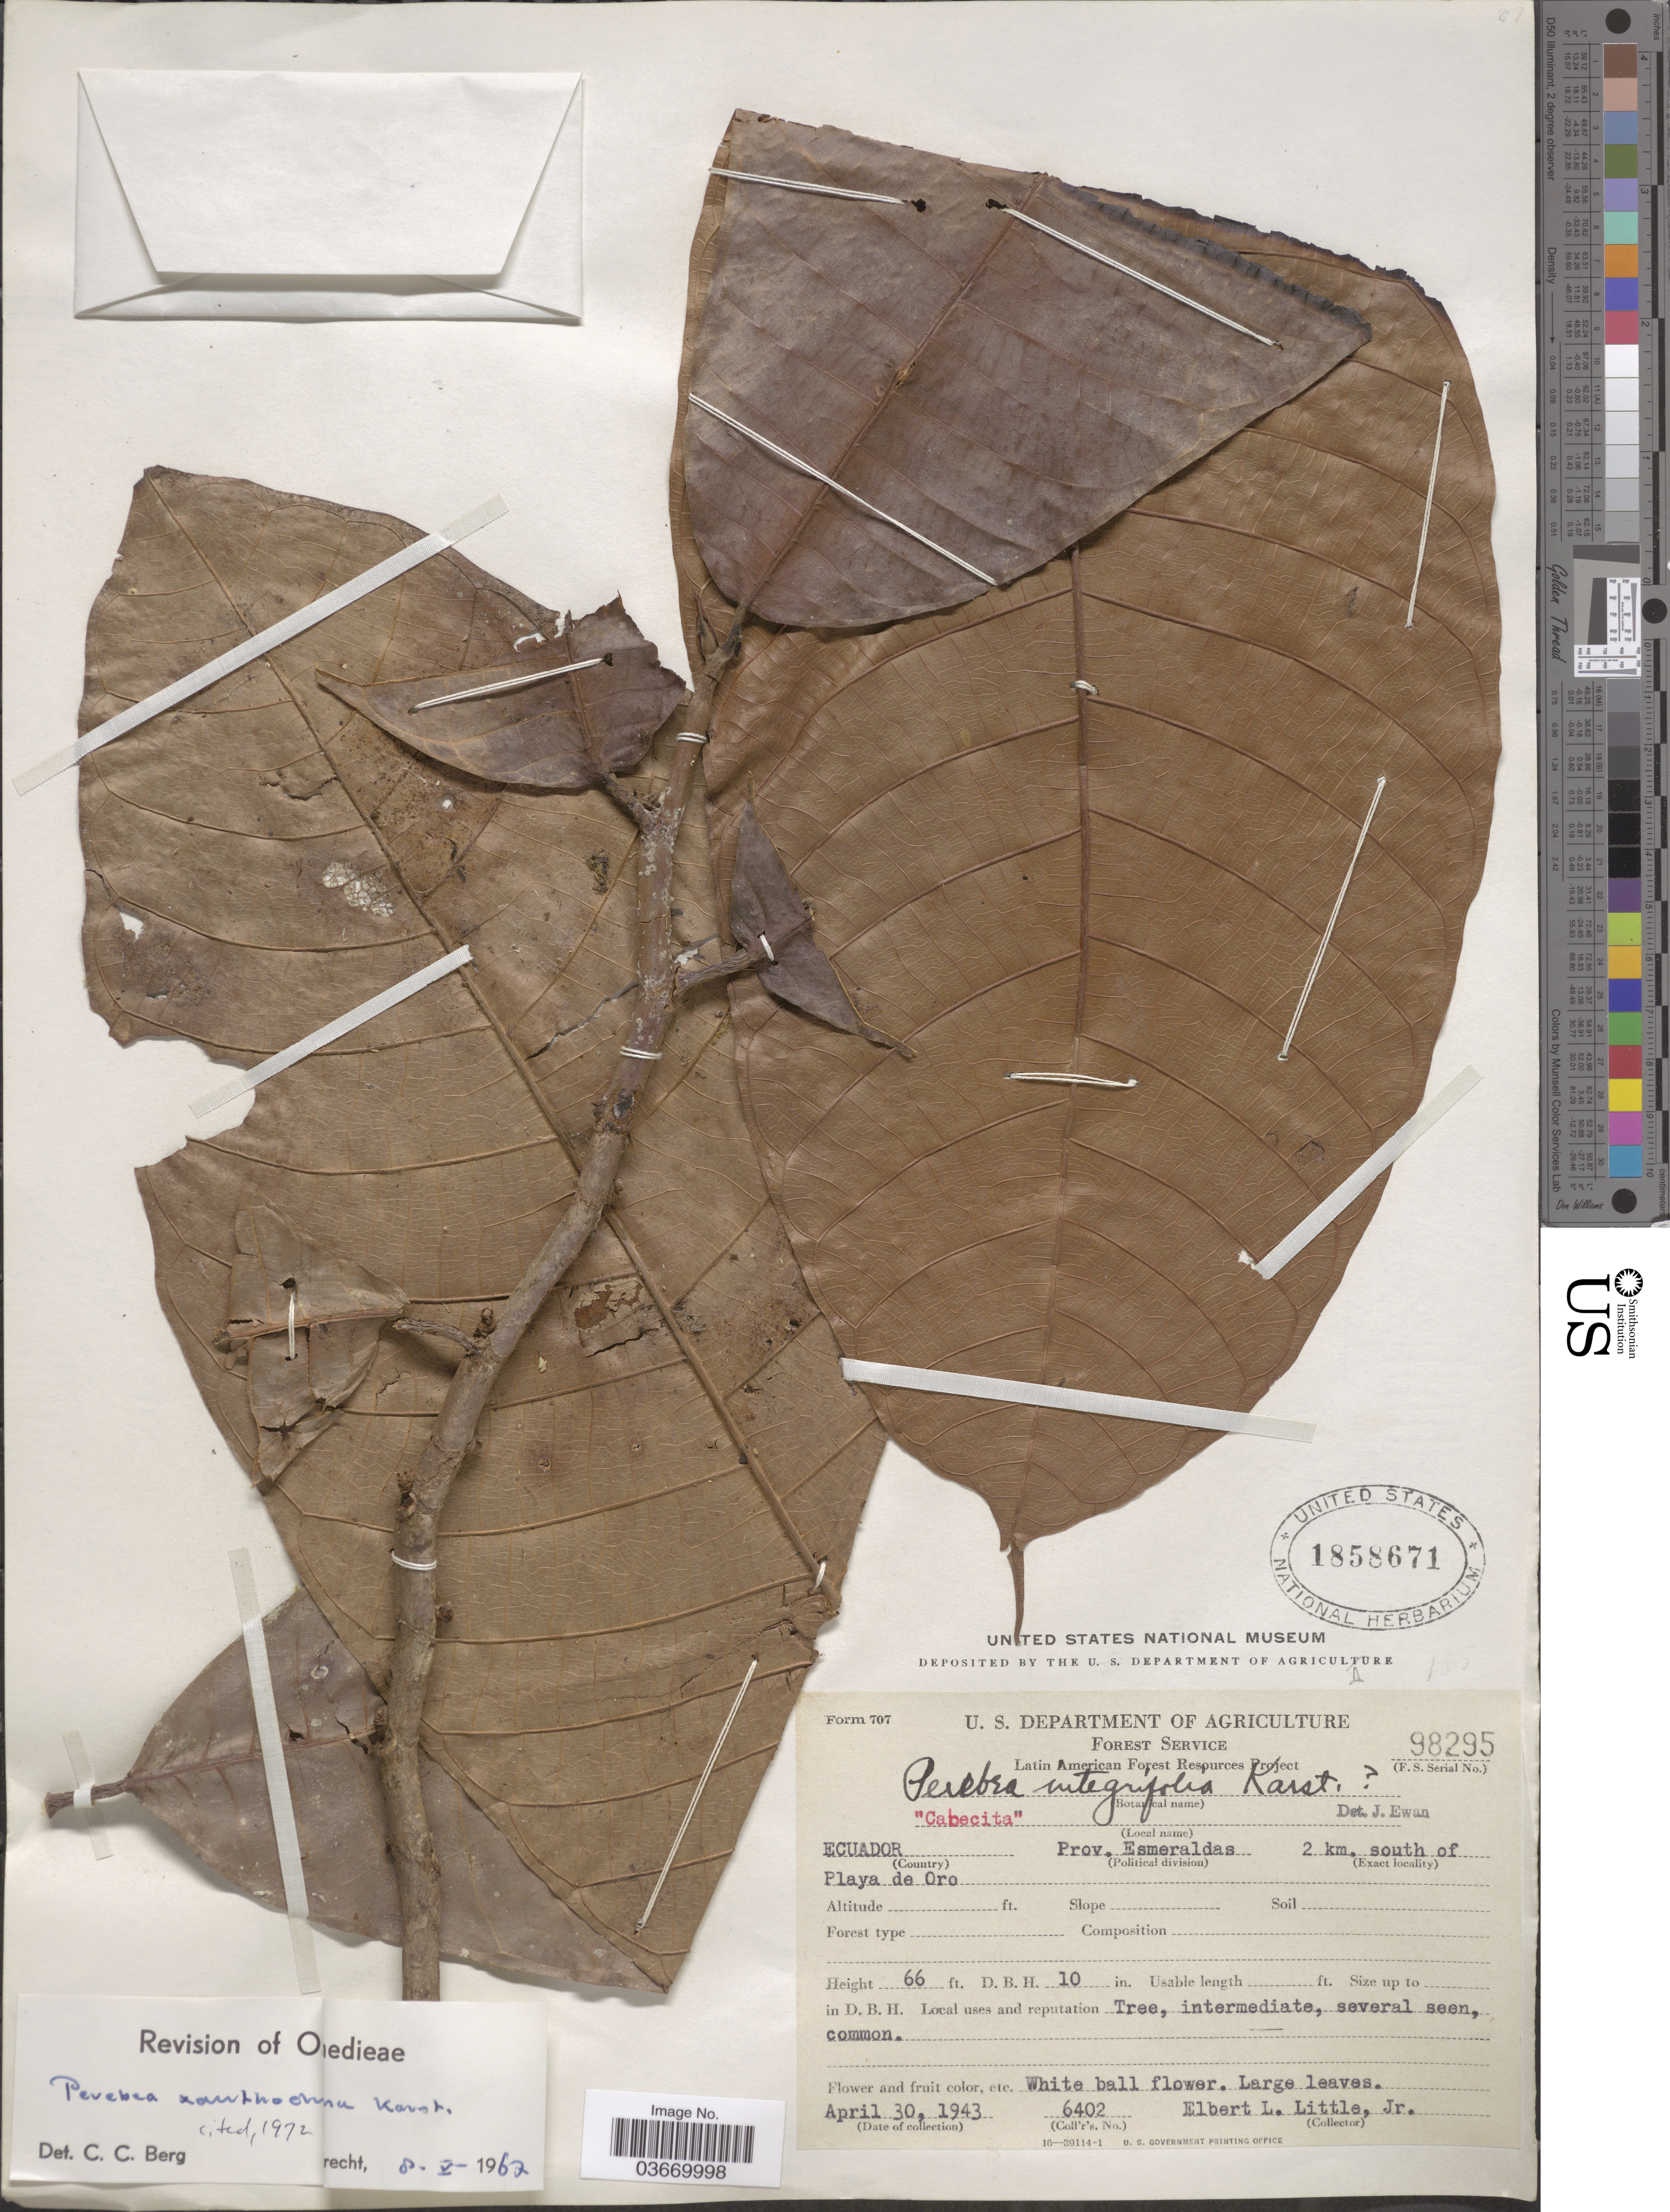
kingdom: Plantae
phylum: Tracheophyta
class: Magnoliopsida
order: Rosales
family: Moraceae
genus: Perebea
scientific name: Perebea xanthochyma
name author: H. Karst.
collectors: E. L. Little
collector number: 6402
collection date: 1943-04-30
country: Ecuador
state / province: Esmeraldas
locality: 2 km. south of Playa de Oro.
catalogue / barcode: US 1858671